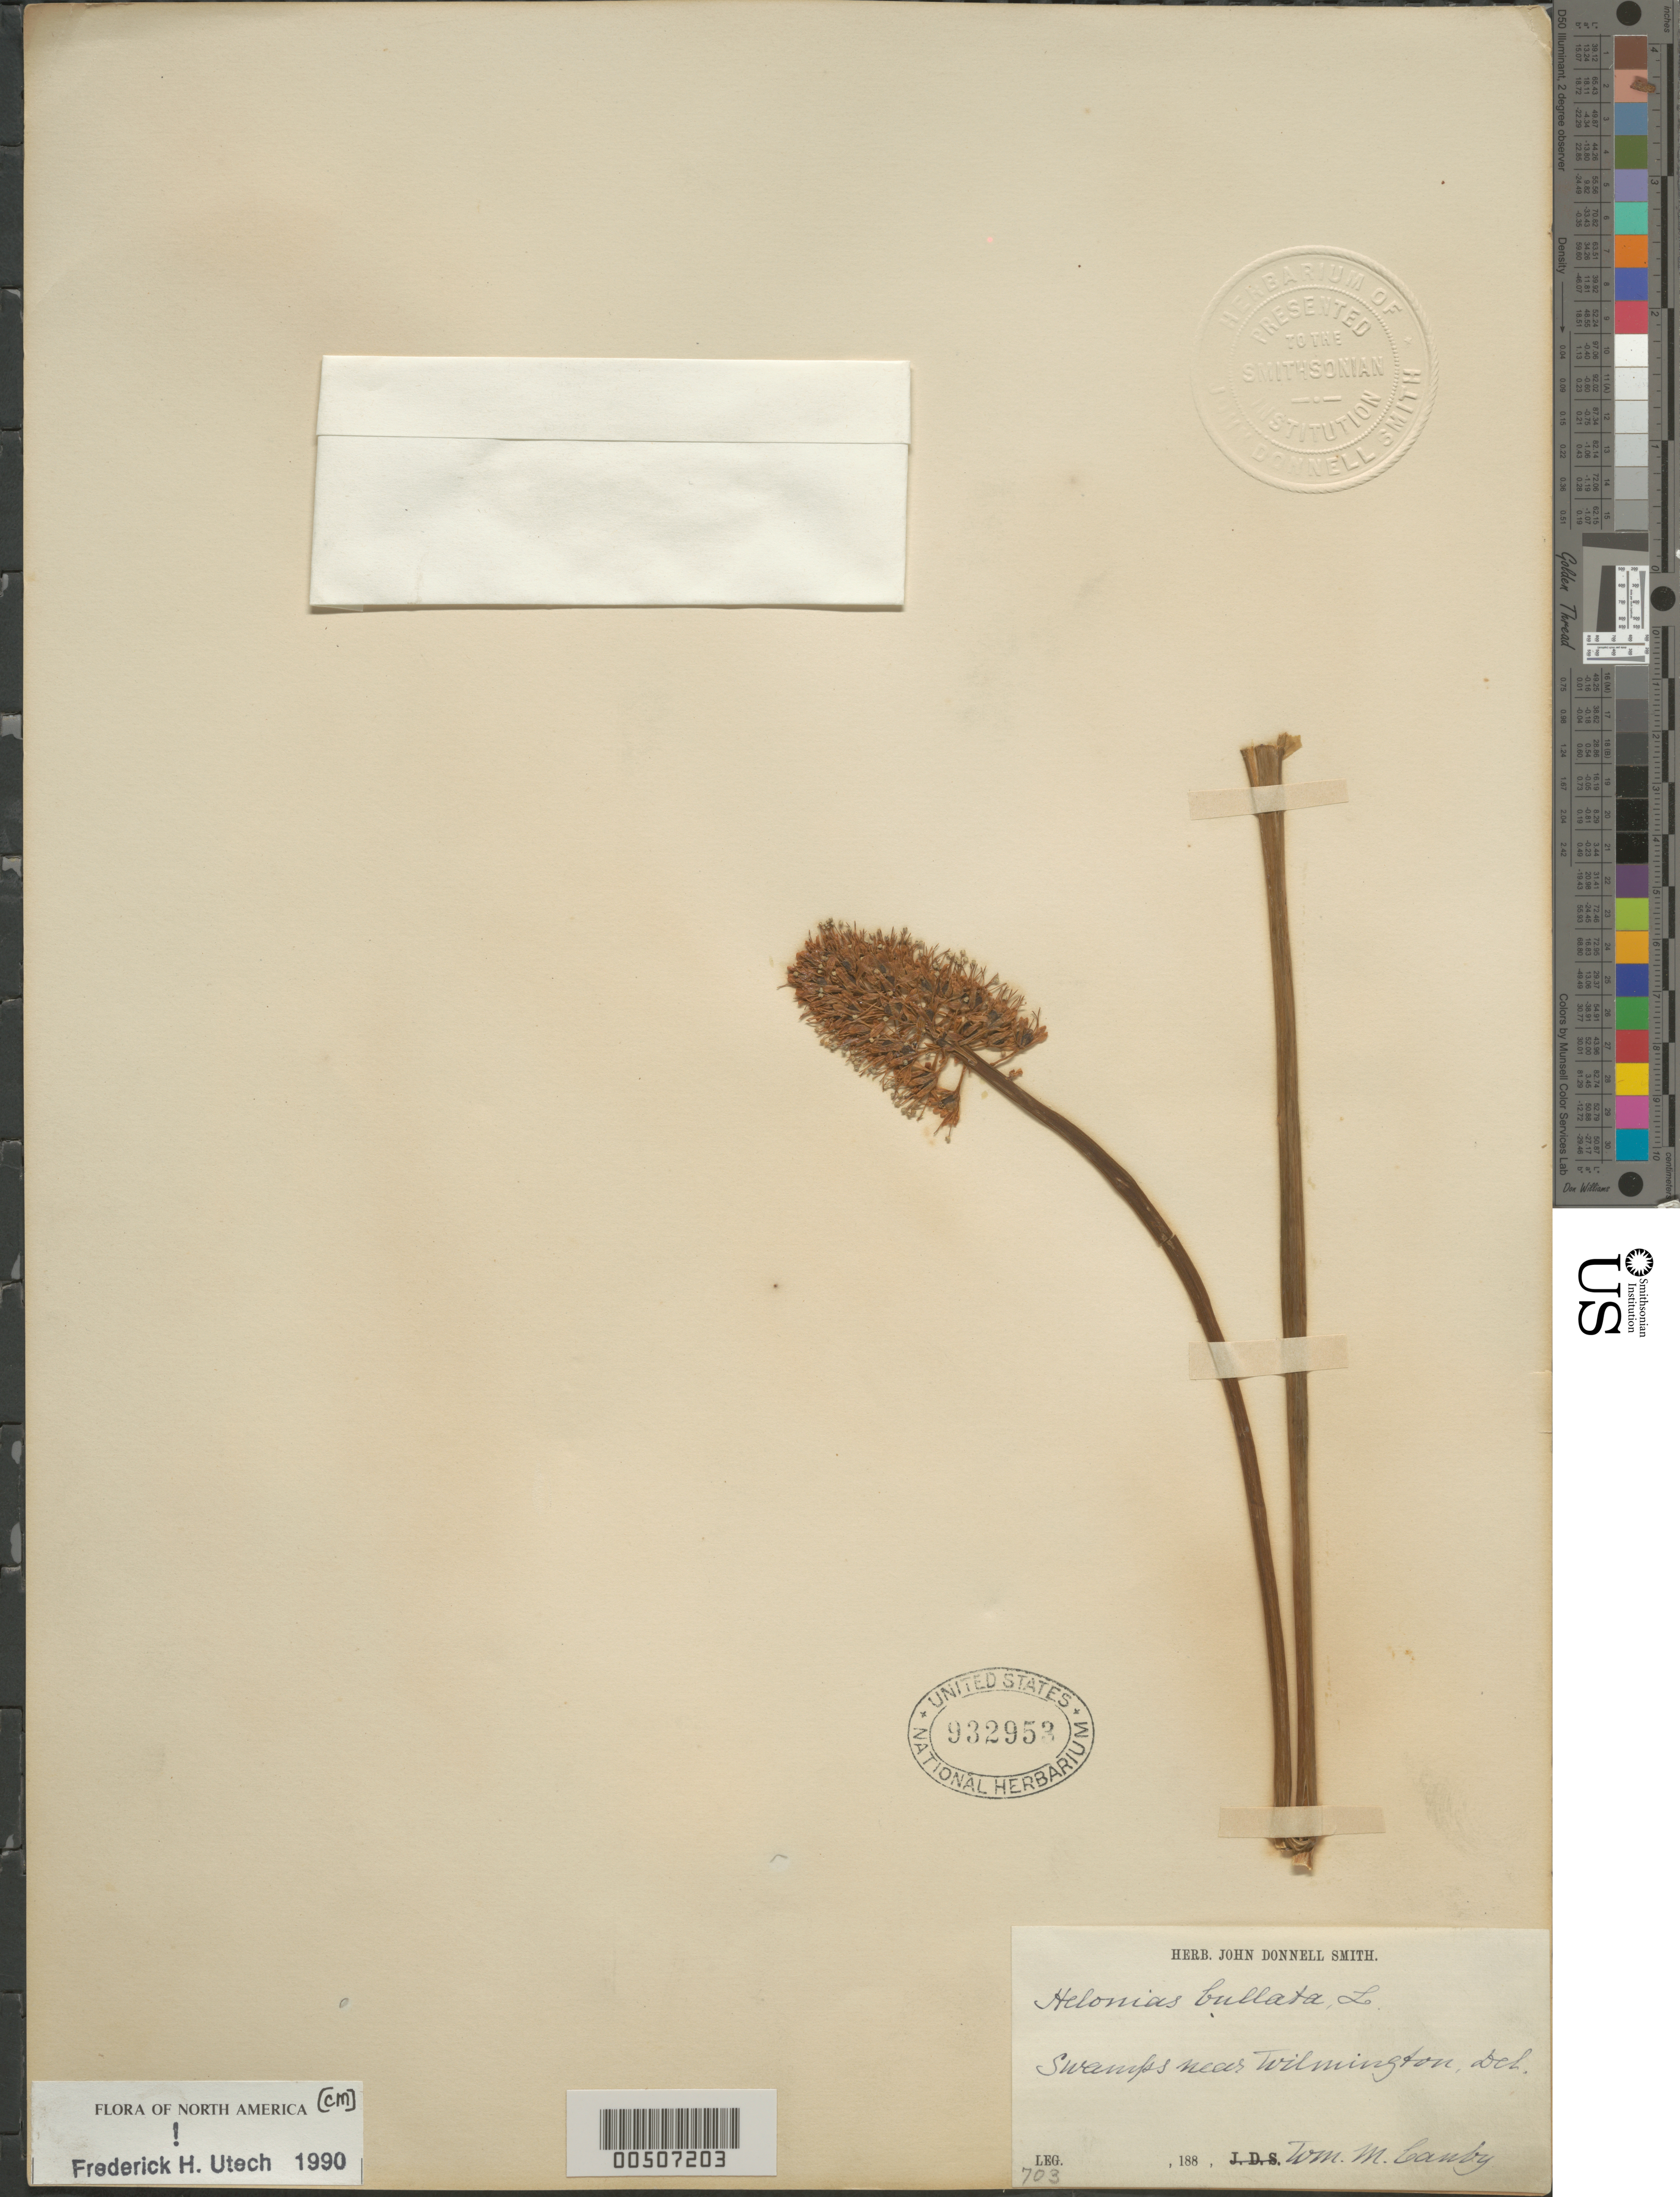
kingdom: Plantae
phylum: Tracheophyta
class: Liliopsida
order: Liliales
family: Melanthiaceae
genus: Helonias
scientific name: Helonias bullata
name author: L.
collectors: W. M. Canby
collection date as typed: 188-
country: United States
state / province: Delaware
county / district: New Castle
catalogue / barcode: US 932953